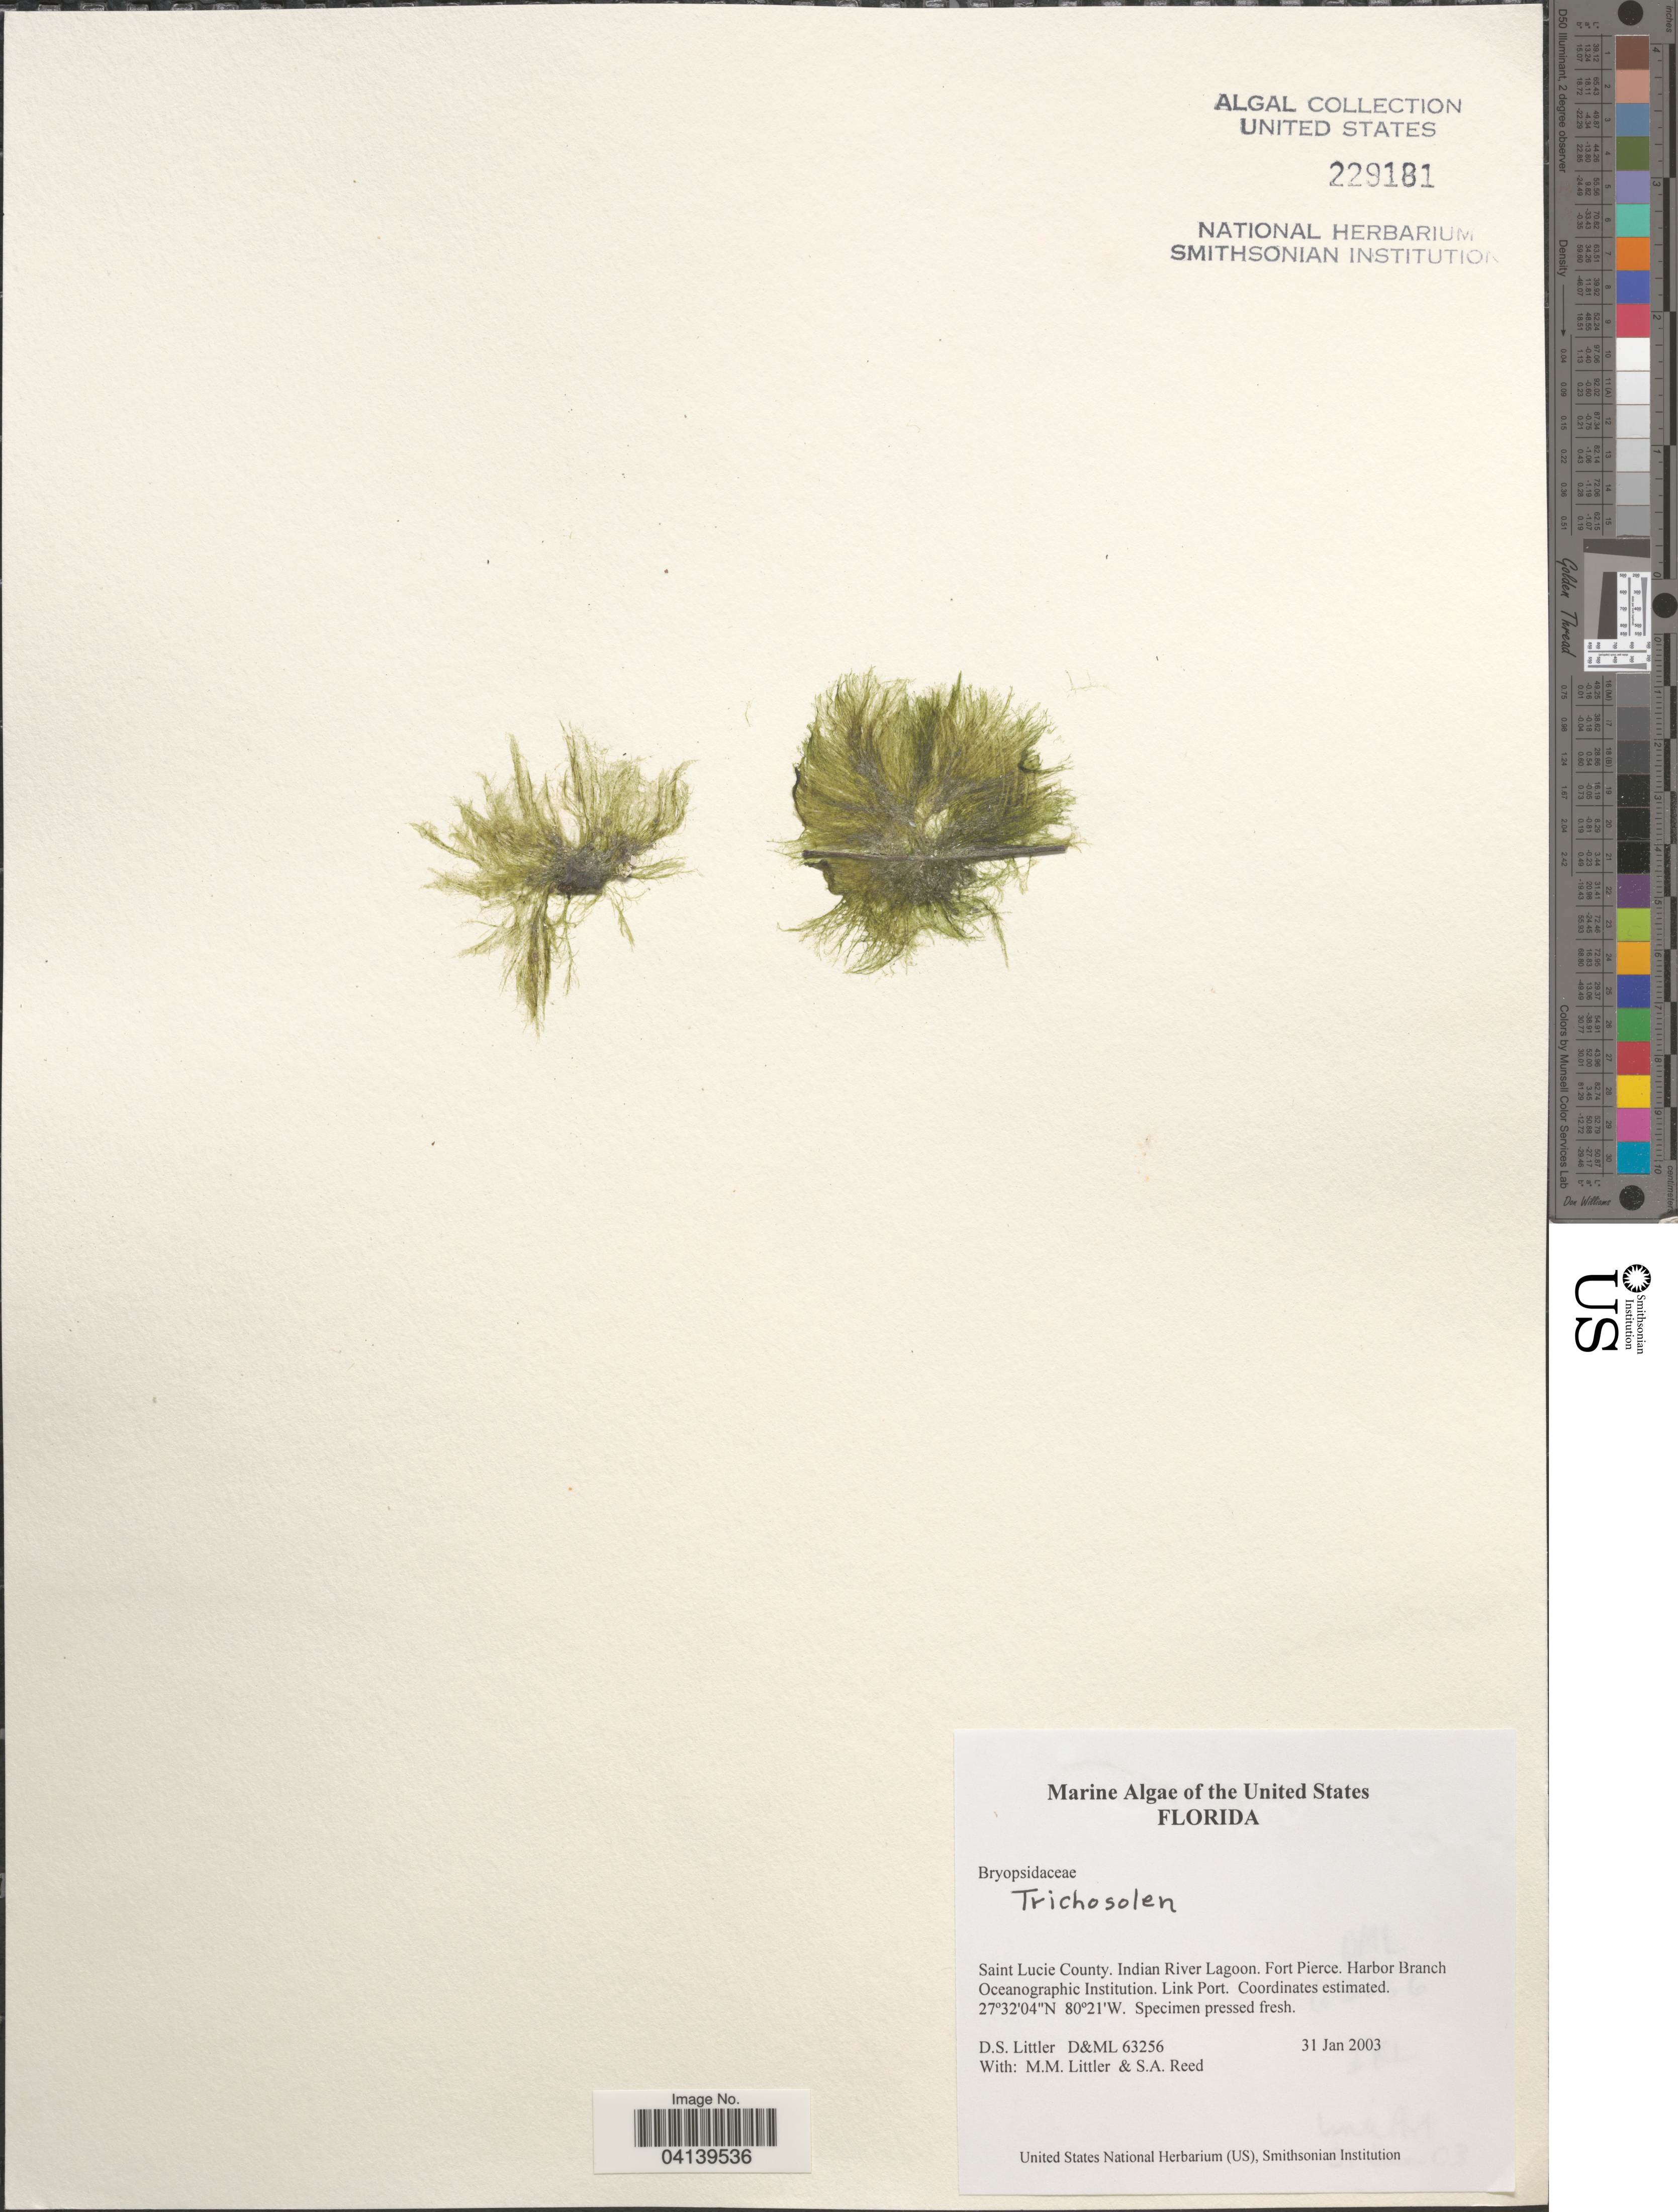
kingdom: Plantae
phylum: Chlorophyta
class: Ulvophyceae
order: Bryopsidales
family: Bryopsidaceae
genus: Trichosolen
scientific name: Trichosolen sp.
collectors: D. S. Littler & S. Reed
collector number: D&ML63256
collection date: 2003-01-31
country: United States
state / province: Florida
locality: Saint Lucie County. Indian River Lagoon. Fort Pierce. Harbor Branch Oceanographic Institution. Link Port.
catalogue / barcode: US 229181